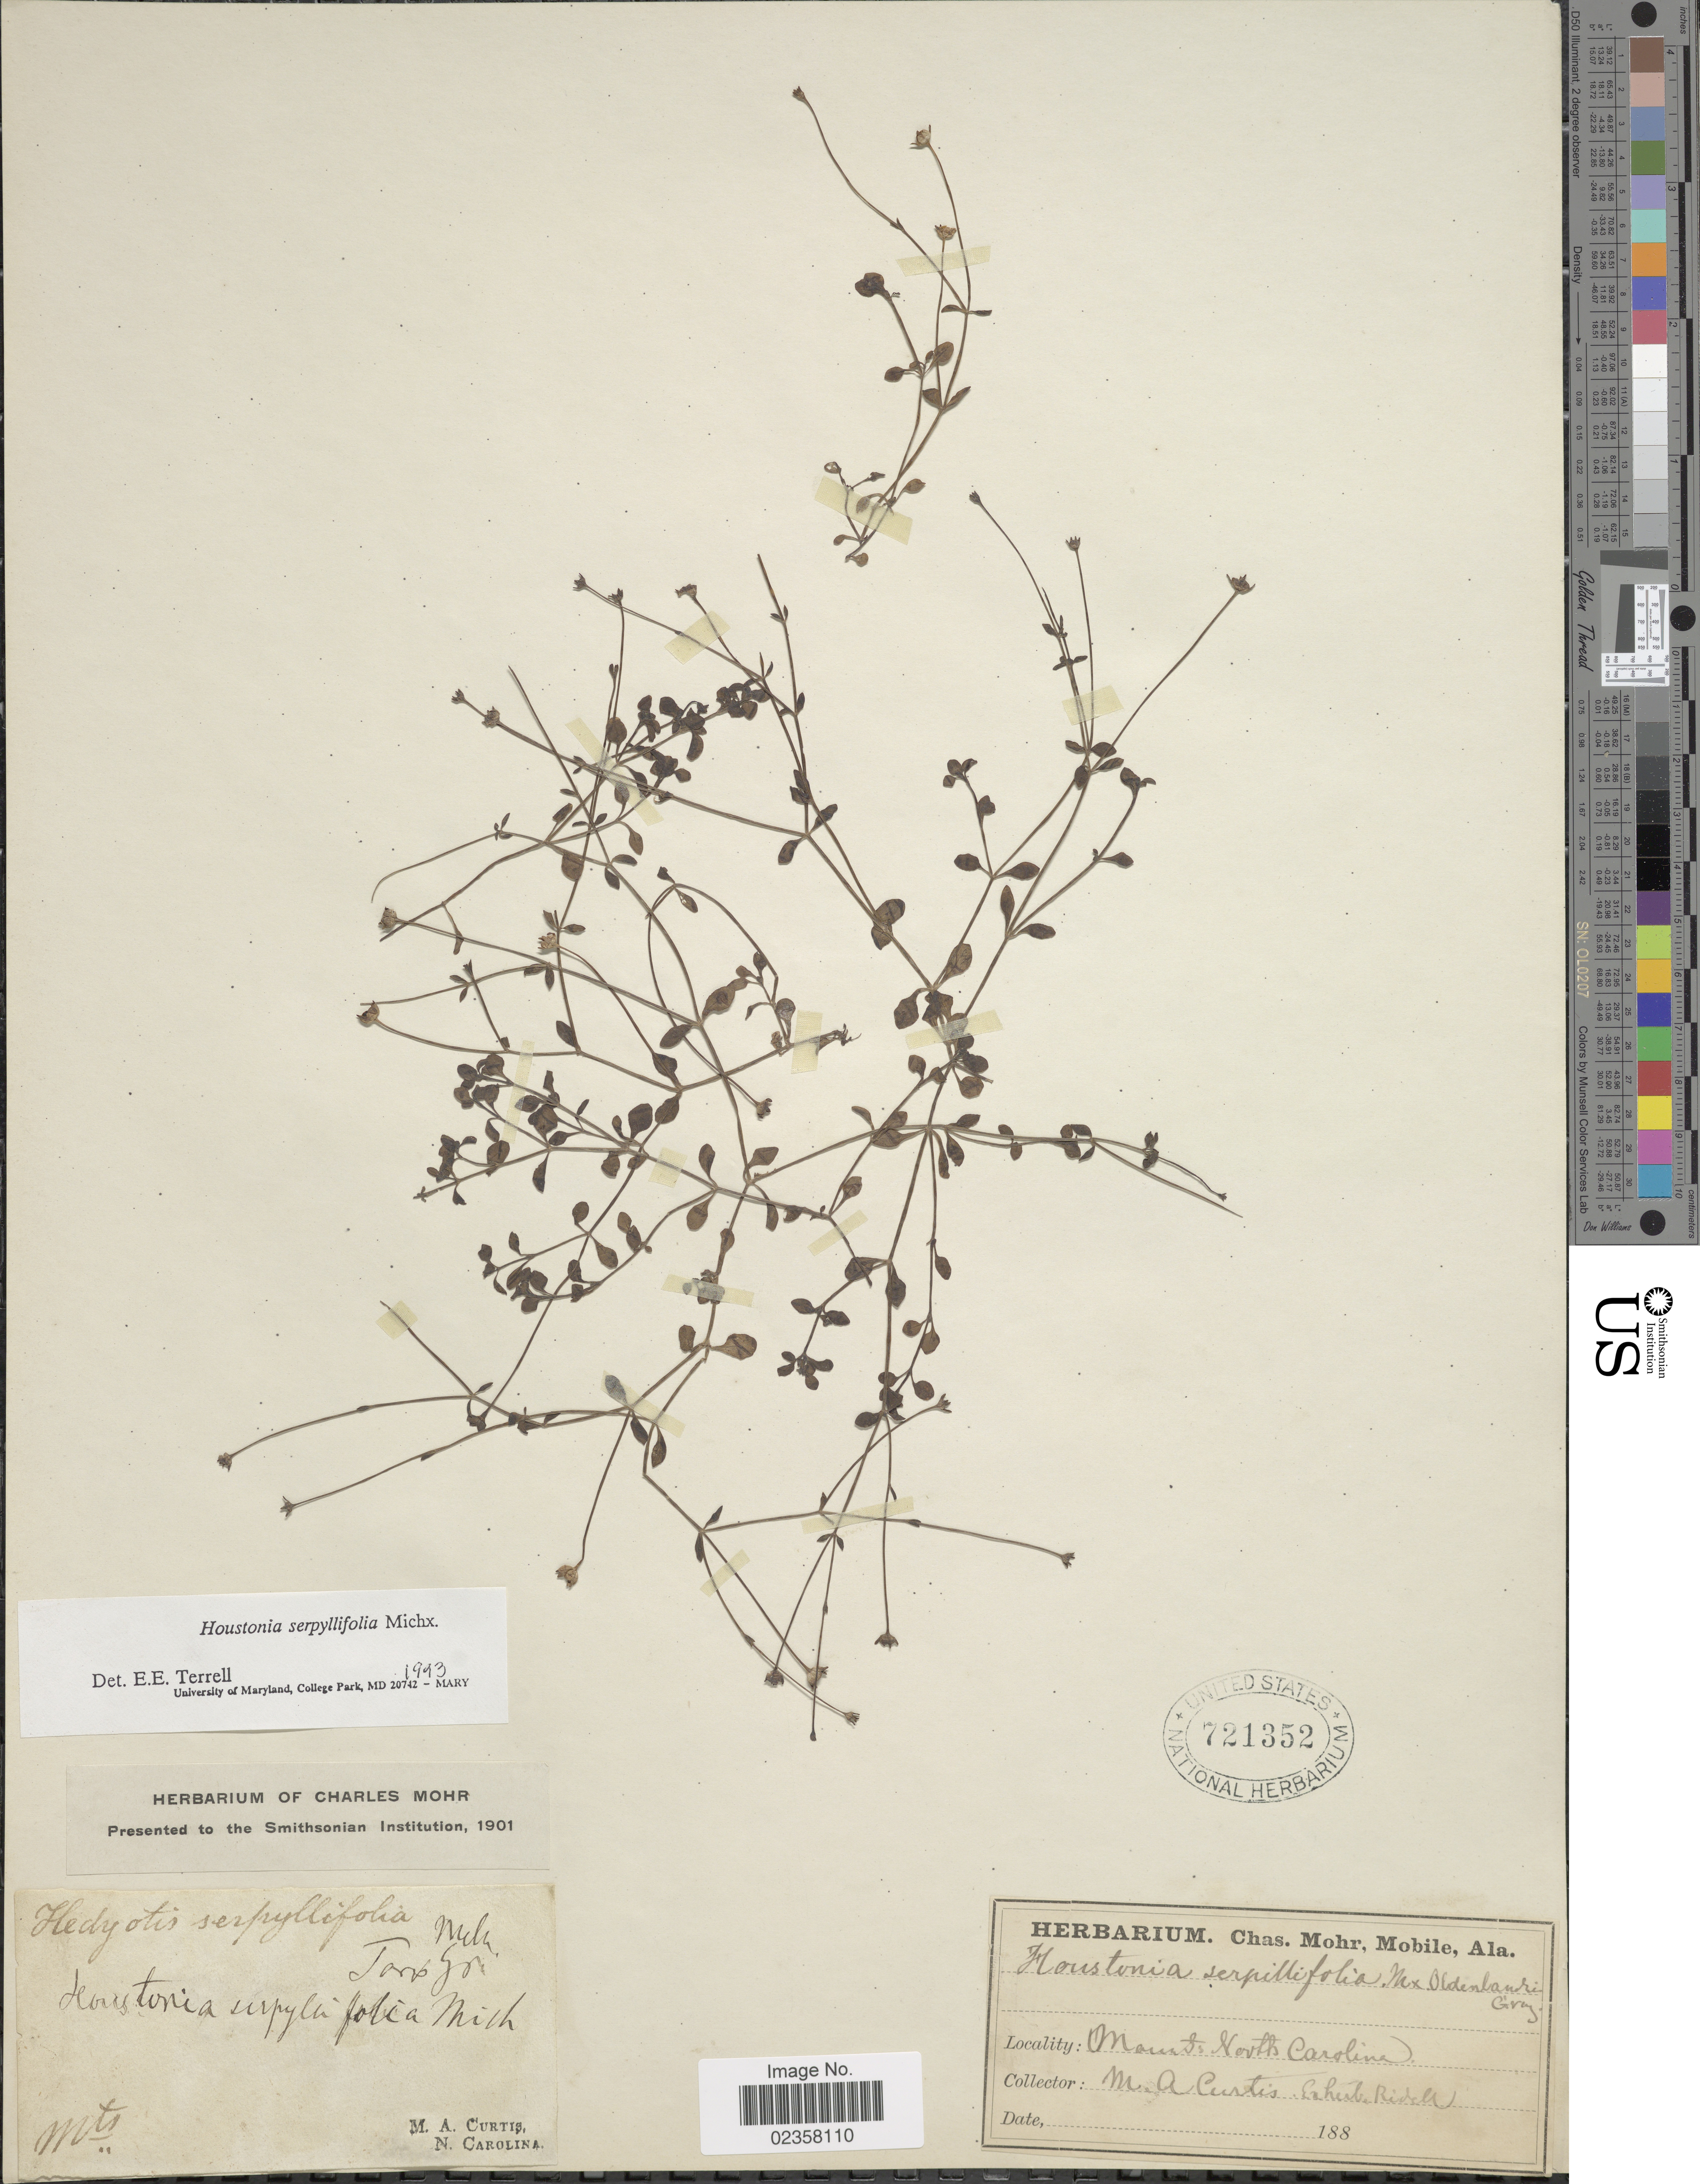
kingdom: Plantae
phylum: Tracheophyta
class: Magnoliopsida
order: Gentianales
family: Rubiaceae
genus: Houstonia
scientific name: Houstonia serpyllifolia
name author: Michx.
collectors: M. A. Curtis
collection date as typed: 188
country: United States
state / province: North Carolina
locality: Mounts. North Carolina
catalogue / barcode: US 721352